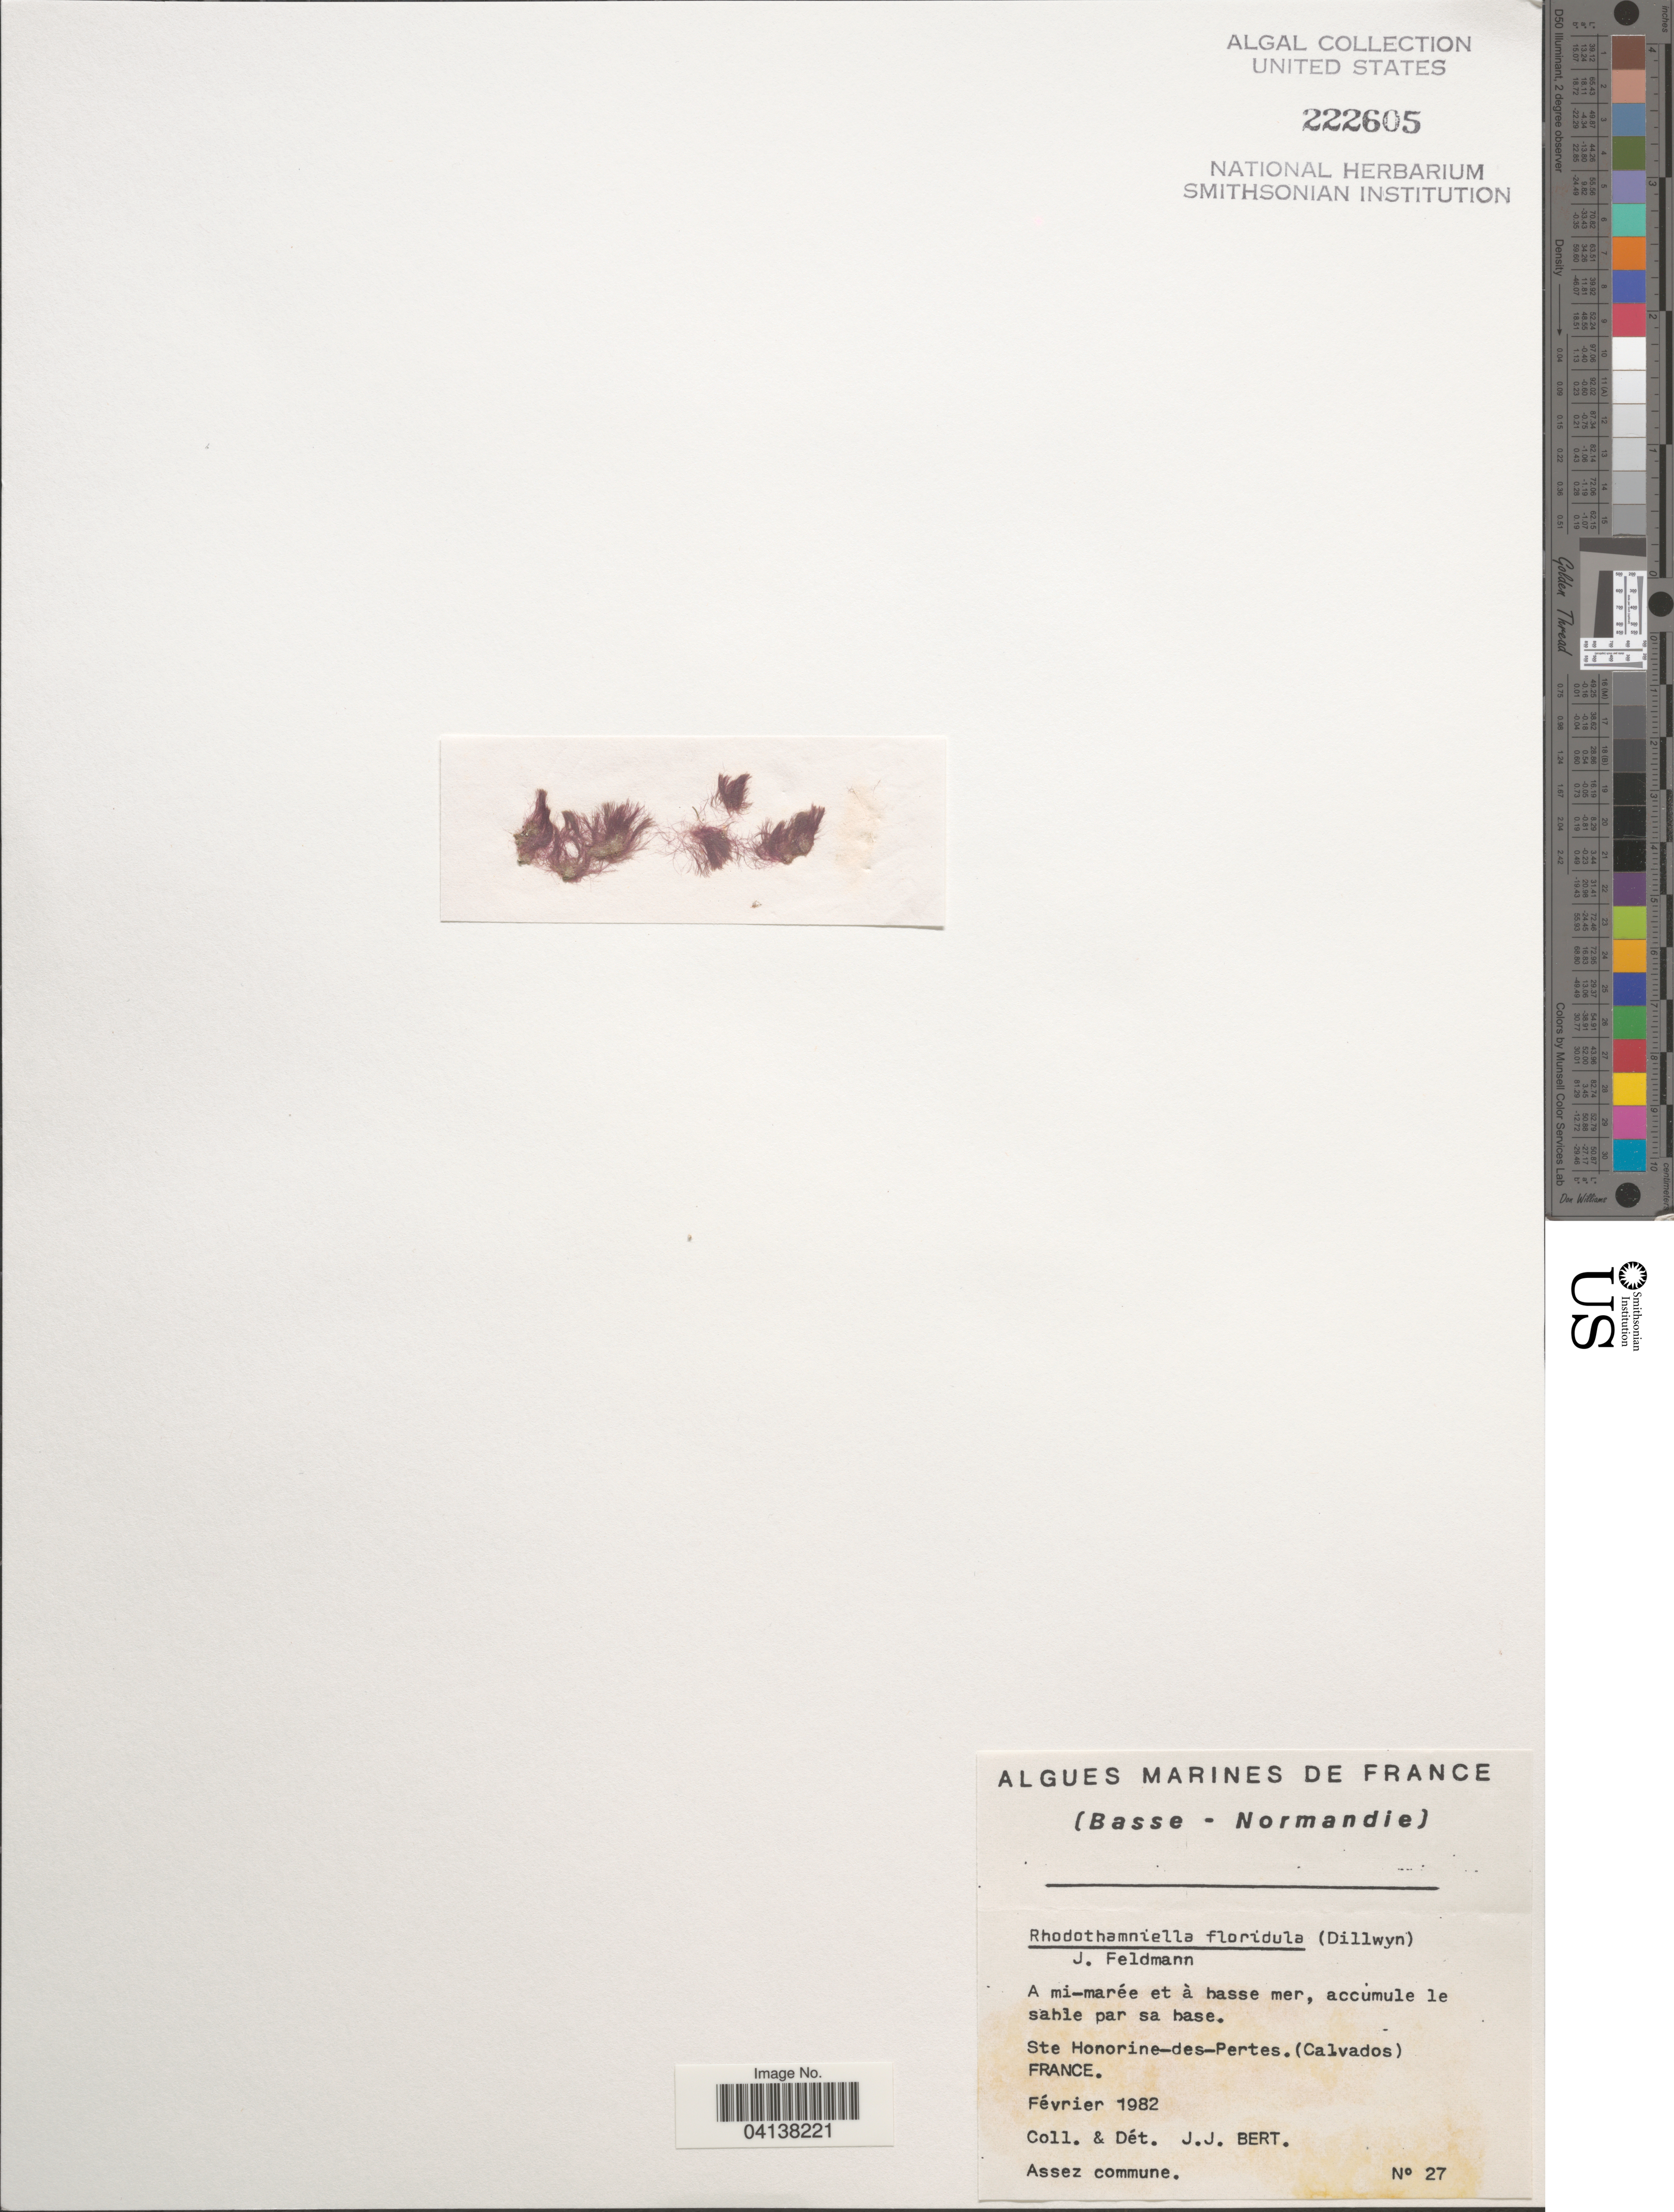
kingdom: Plantae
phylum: Rhodophyta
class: Florideophyceae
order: Palmariales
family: Rhodothamniellaceae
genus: Rhodothamniella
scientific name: Rhodothamniella floridula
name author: (Dillwyn) Feldmann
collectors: J. Bert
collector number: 27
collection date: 1982-02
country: France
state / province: Normandie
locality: Ste Honorine-des-Pertes. (Calvados).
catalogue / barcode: US 222605